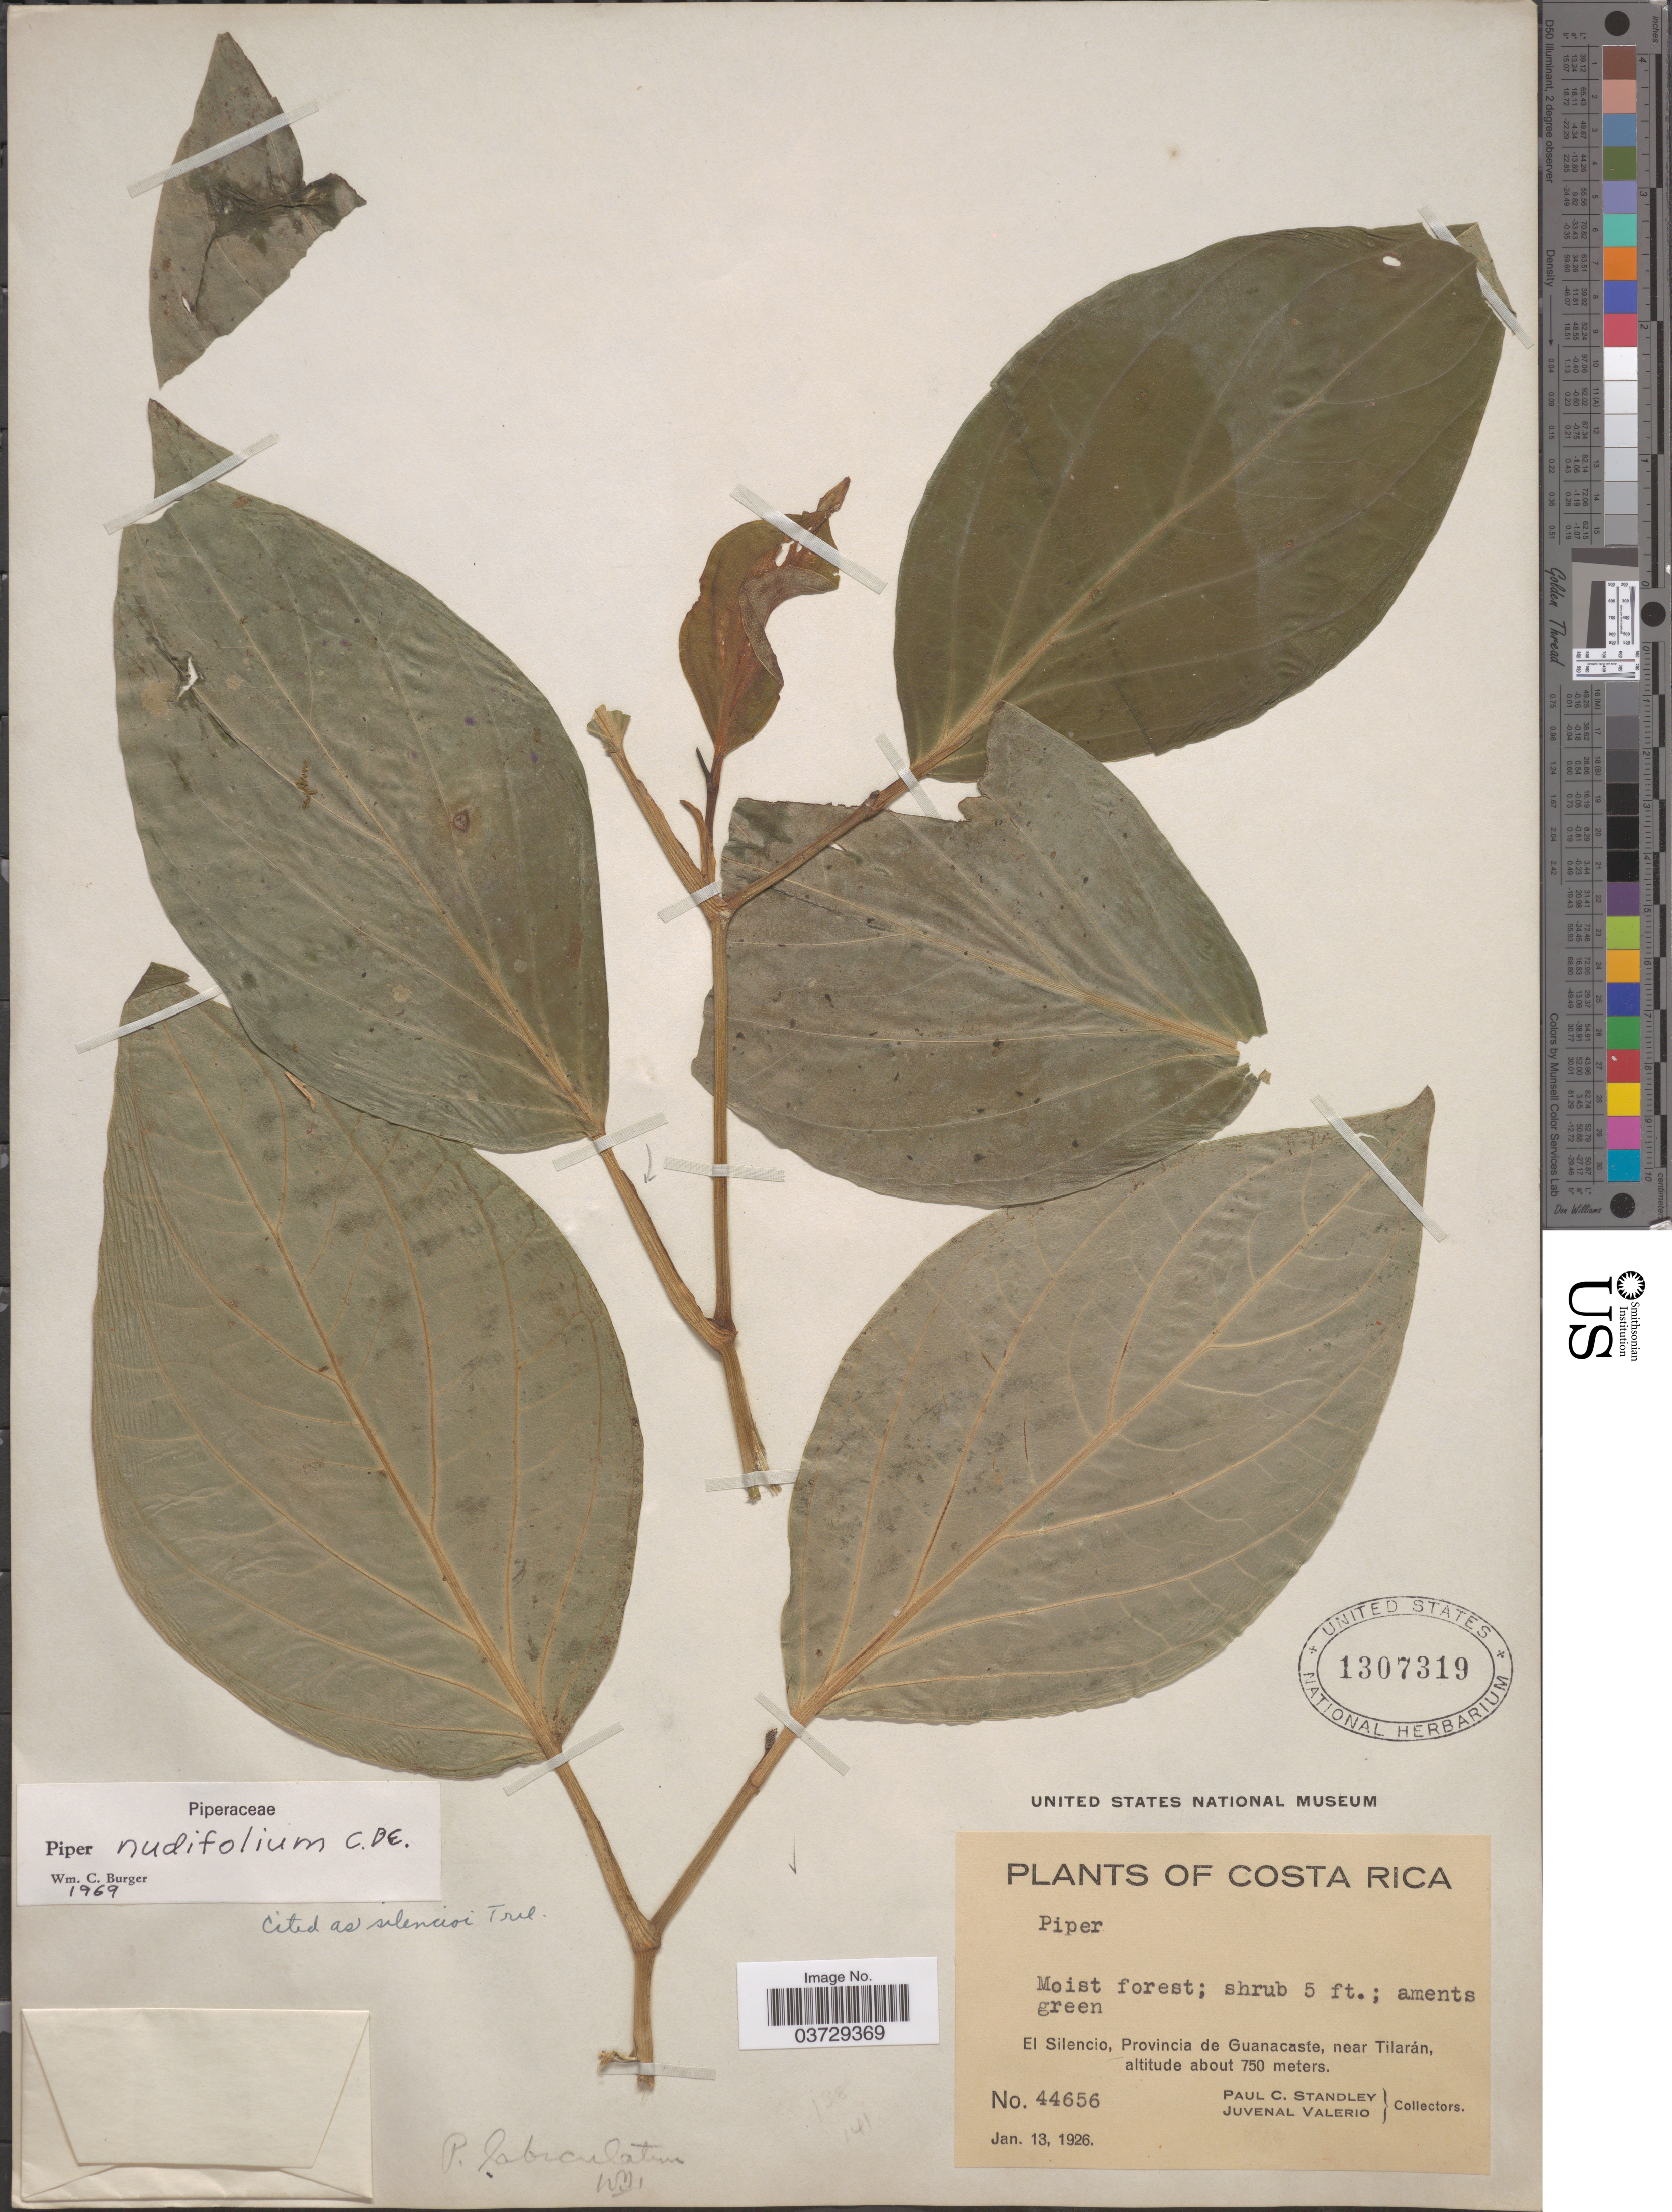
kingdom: Plantae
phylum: Tracheophyta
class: Magnoliopsida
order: Piperales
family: Piperaceae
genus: Piper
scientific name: Piper nudifolium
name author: C. DC.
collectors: P. C. Standley & J. Valerio R.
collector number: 44656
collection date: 1926-01-13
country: Costa Rica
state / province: Guanacaste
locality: El Silencio, near Tilarán.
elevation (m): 750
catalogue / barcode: US 1307319